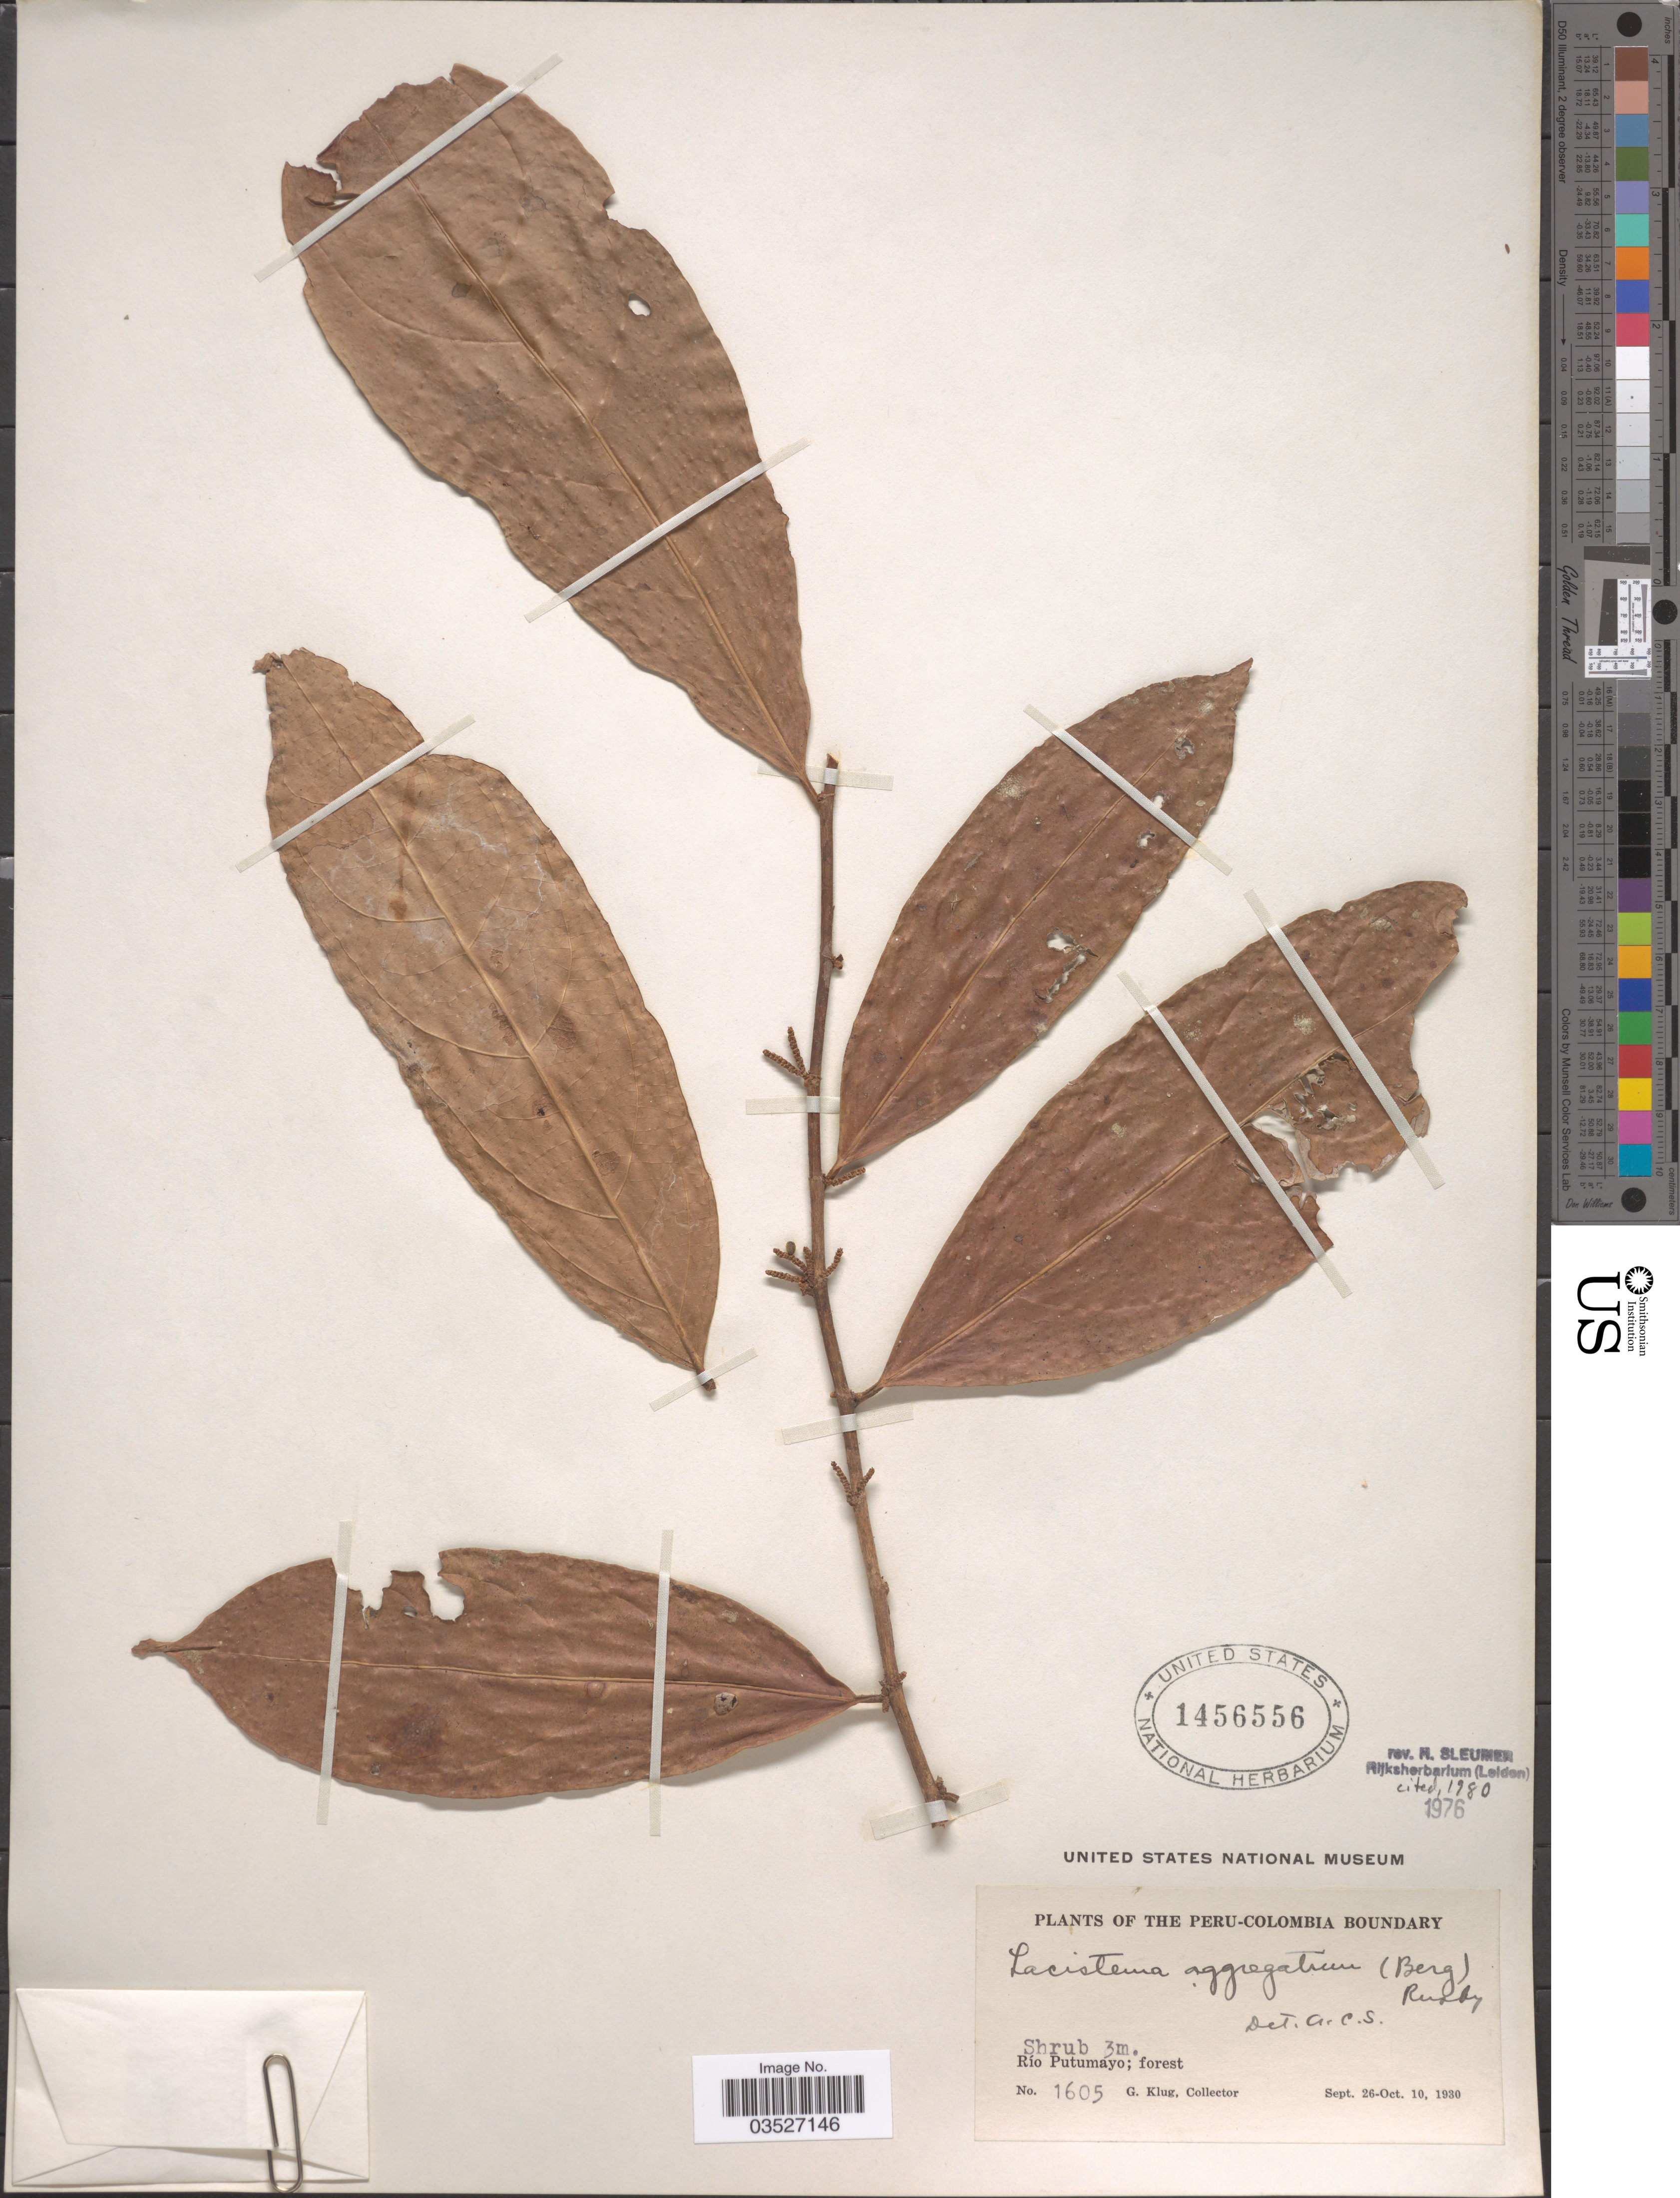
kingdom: Plantae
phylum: Tracheophyta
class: Magnoliopsida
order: Malpighiales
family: Lacistemataceae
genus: Lacistema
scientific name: Lacistema aggregatum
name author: (P.J. Bergius) Rusby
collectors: G. Klug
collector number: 1605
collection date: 1930-09-26/1930-10-10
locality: The Peru-Colombia Boundary. Río Putumayo.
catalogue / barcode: US 1456556